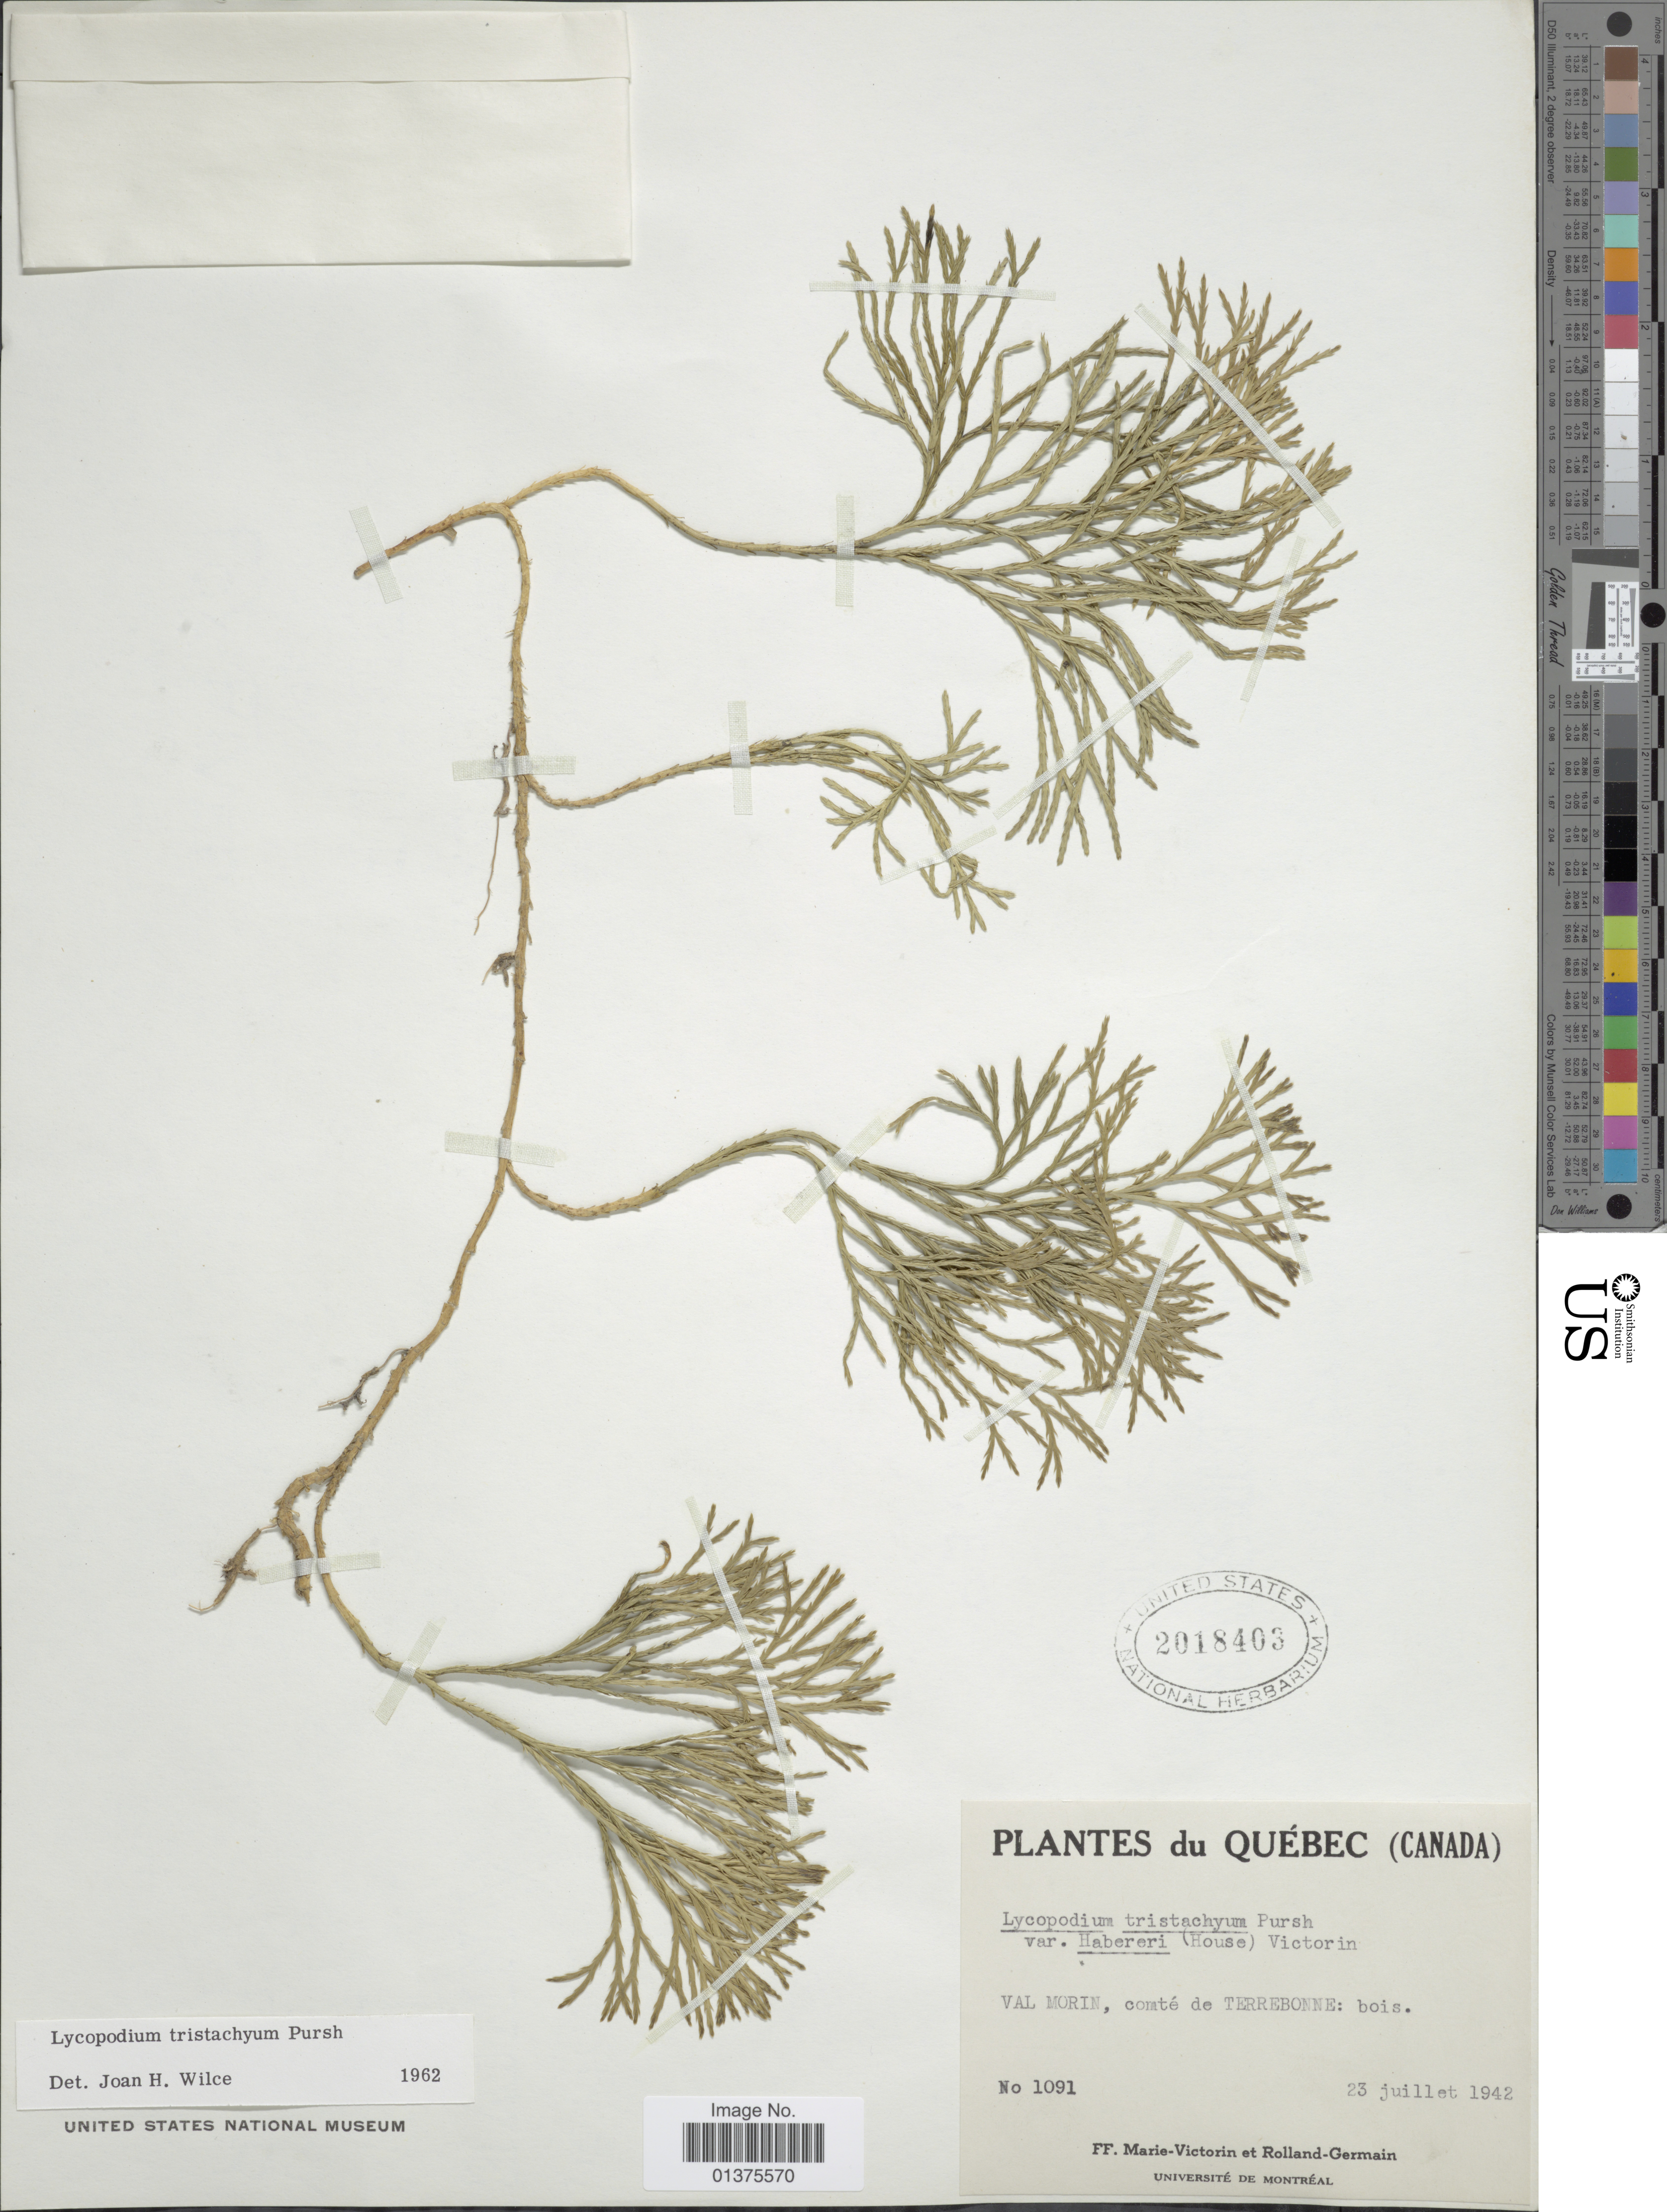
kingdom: Plantae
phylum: Tracheophyta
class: Lycopodiopsida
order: Lycopodiales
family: Lycopodiaceae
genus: Diphasiastrum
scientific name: Diphasiastrum tristachyum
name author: (Pursh) Holub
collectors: Fr. Marie-Victorin & Rolland-Germain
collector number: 1091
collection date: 1942-07-23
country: Canada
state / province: Quebec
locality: Val Morin, comté de Terrebonne: bois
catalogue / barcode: US 2018403